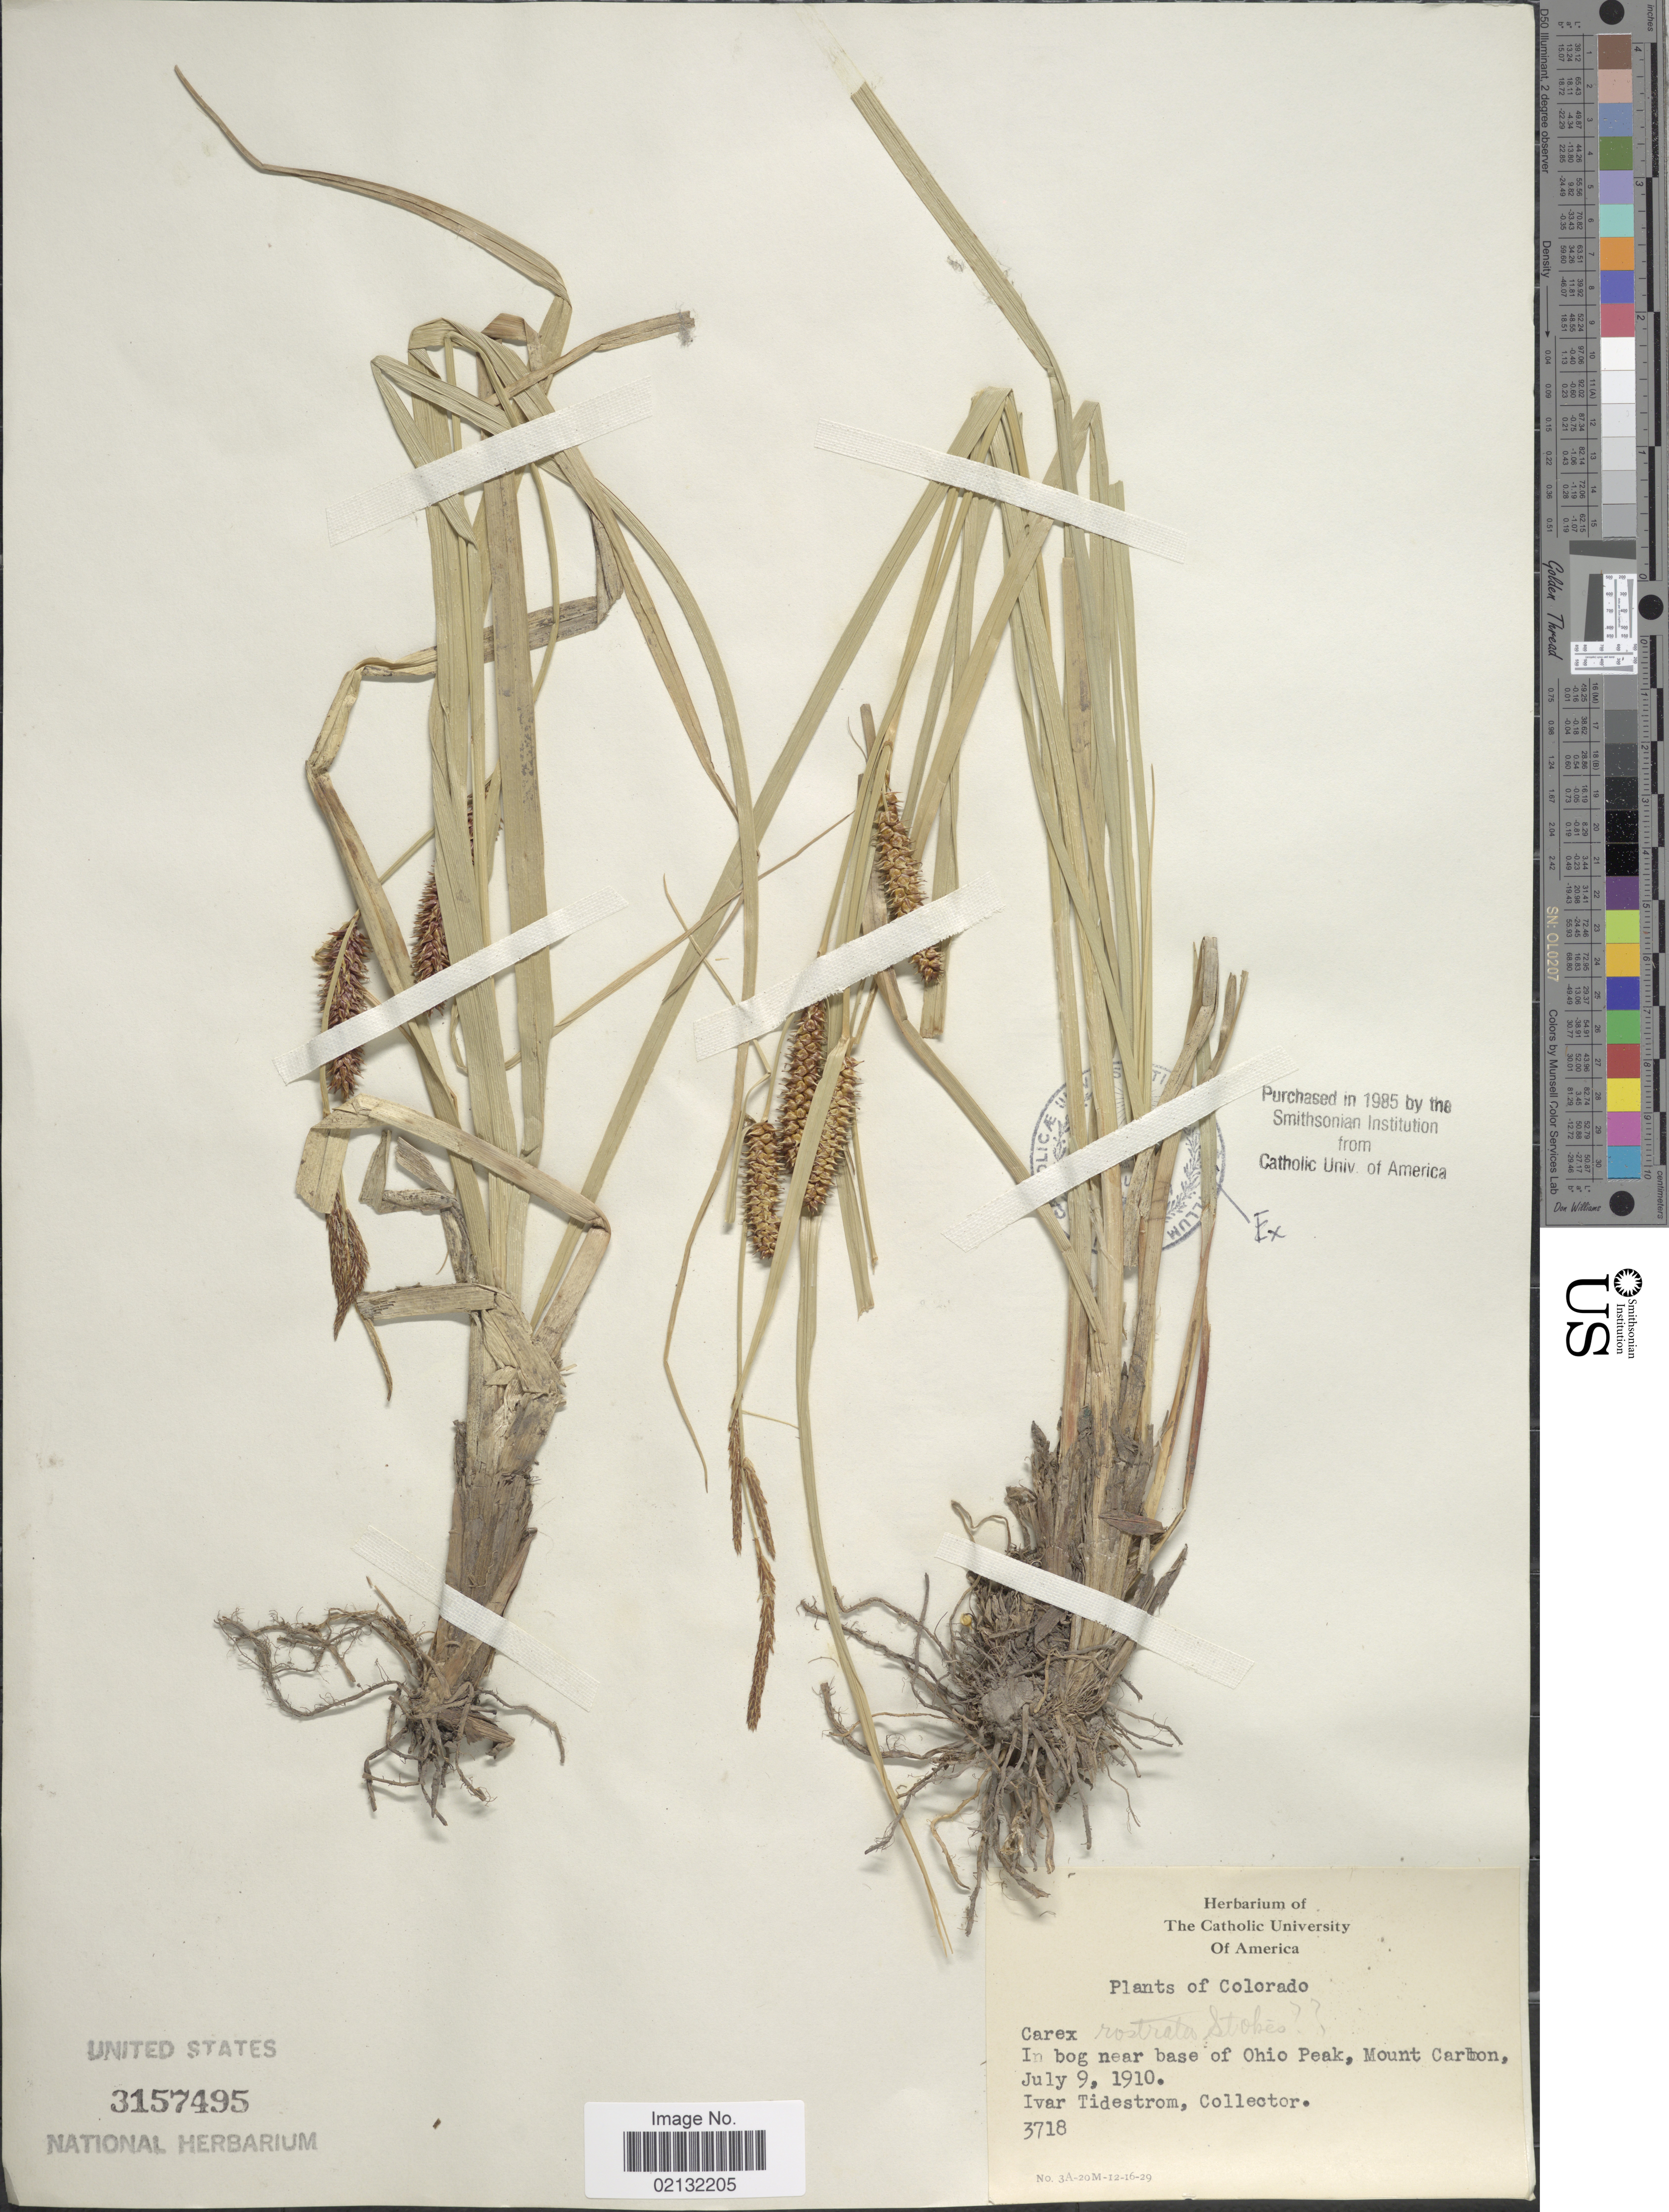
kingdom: Plantae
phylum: Tracheophyta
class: Liliopsida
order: Poales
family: Cyperaceae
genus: Carex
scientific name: Carex rostrata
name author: Stokes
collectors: I. F. Tidestrom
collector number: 3718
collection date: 1910-07-09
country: United States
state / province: Colorado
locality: In bog near base of Ohio Peak, Mount Carbon.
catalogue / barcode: US 3157495